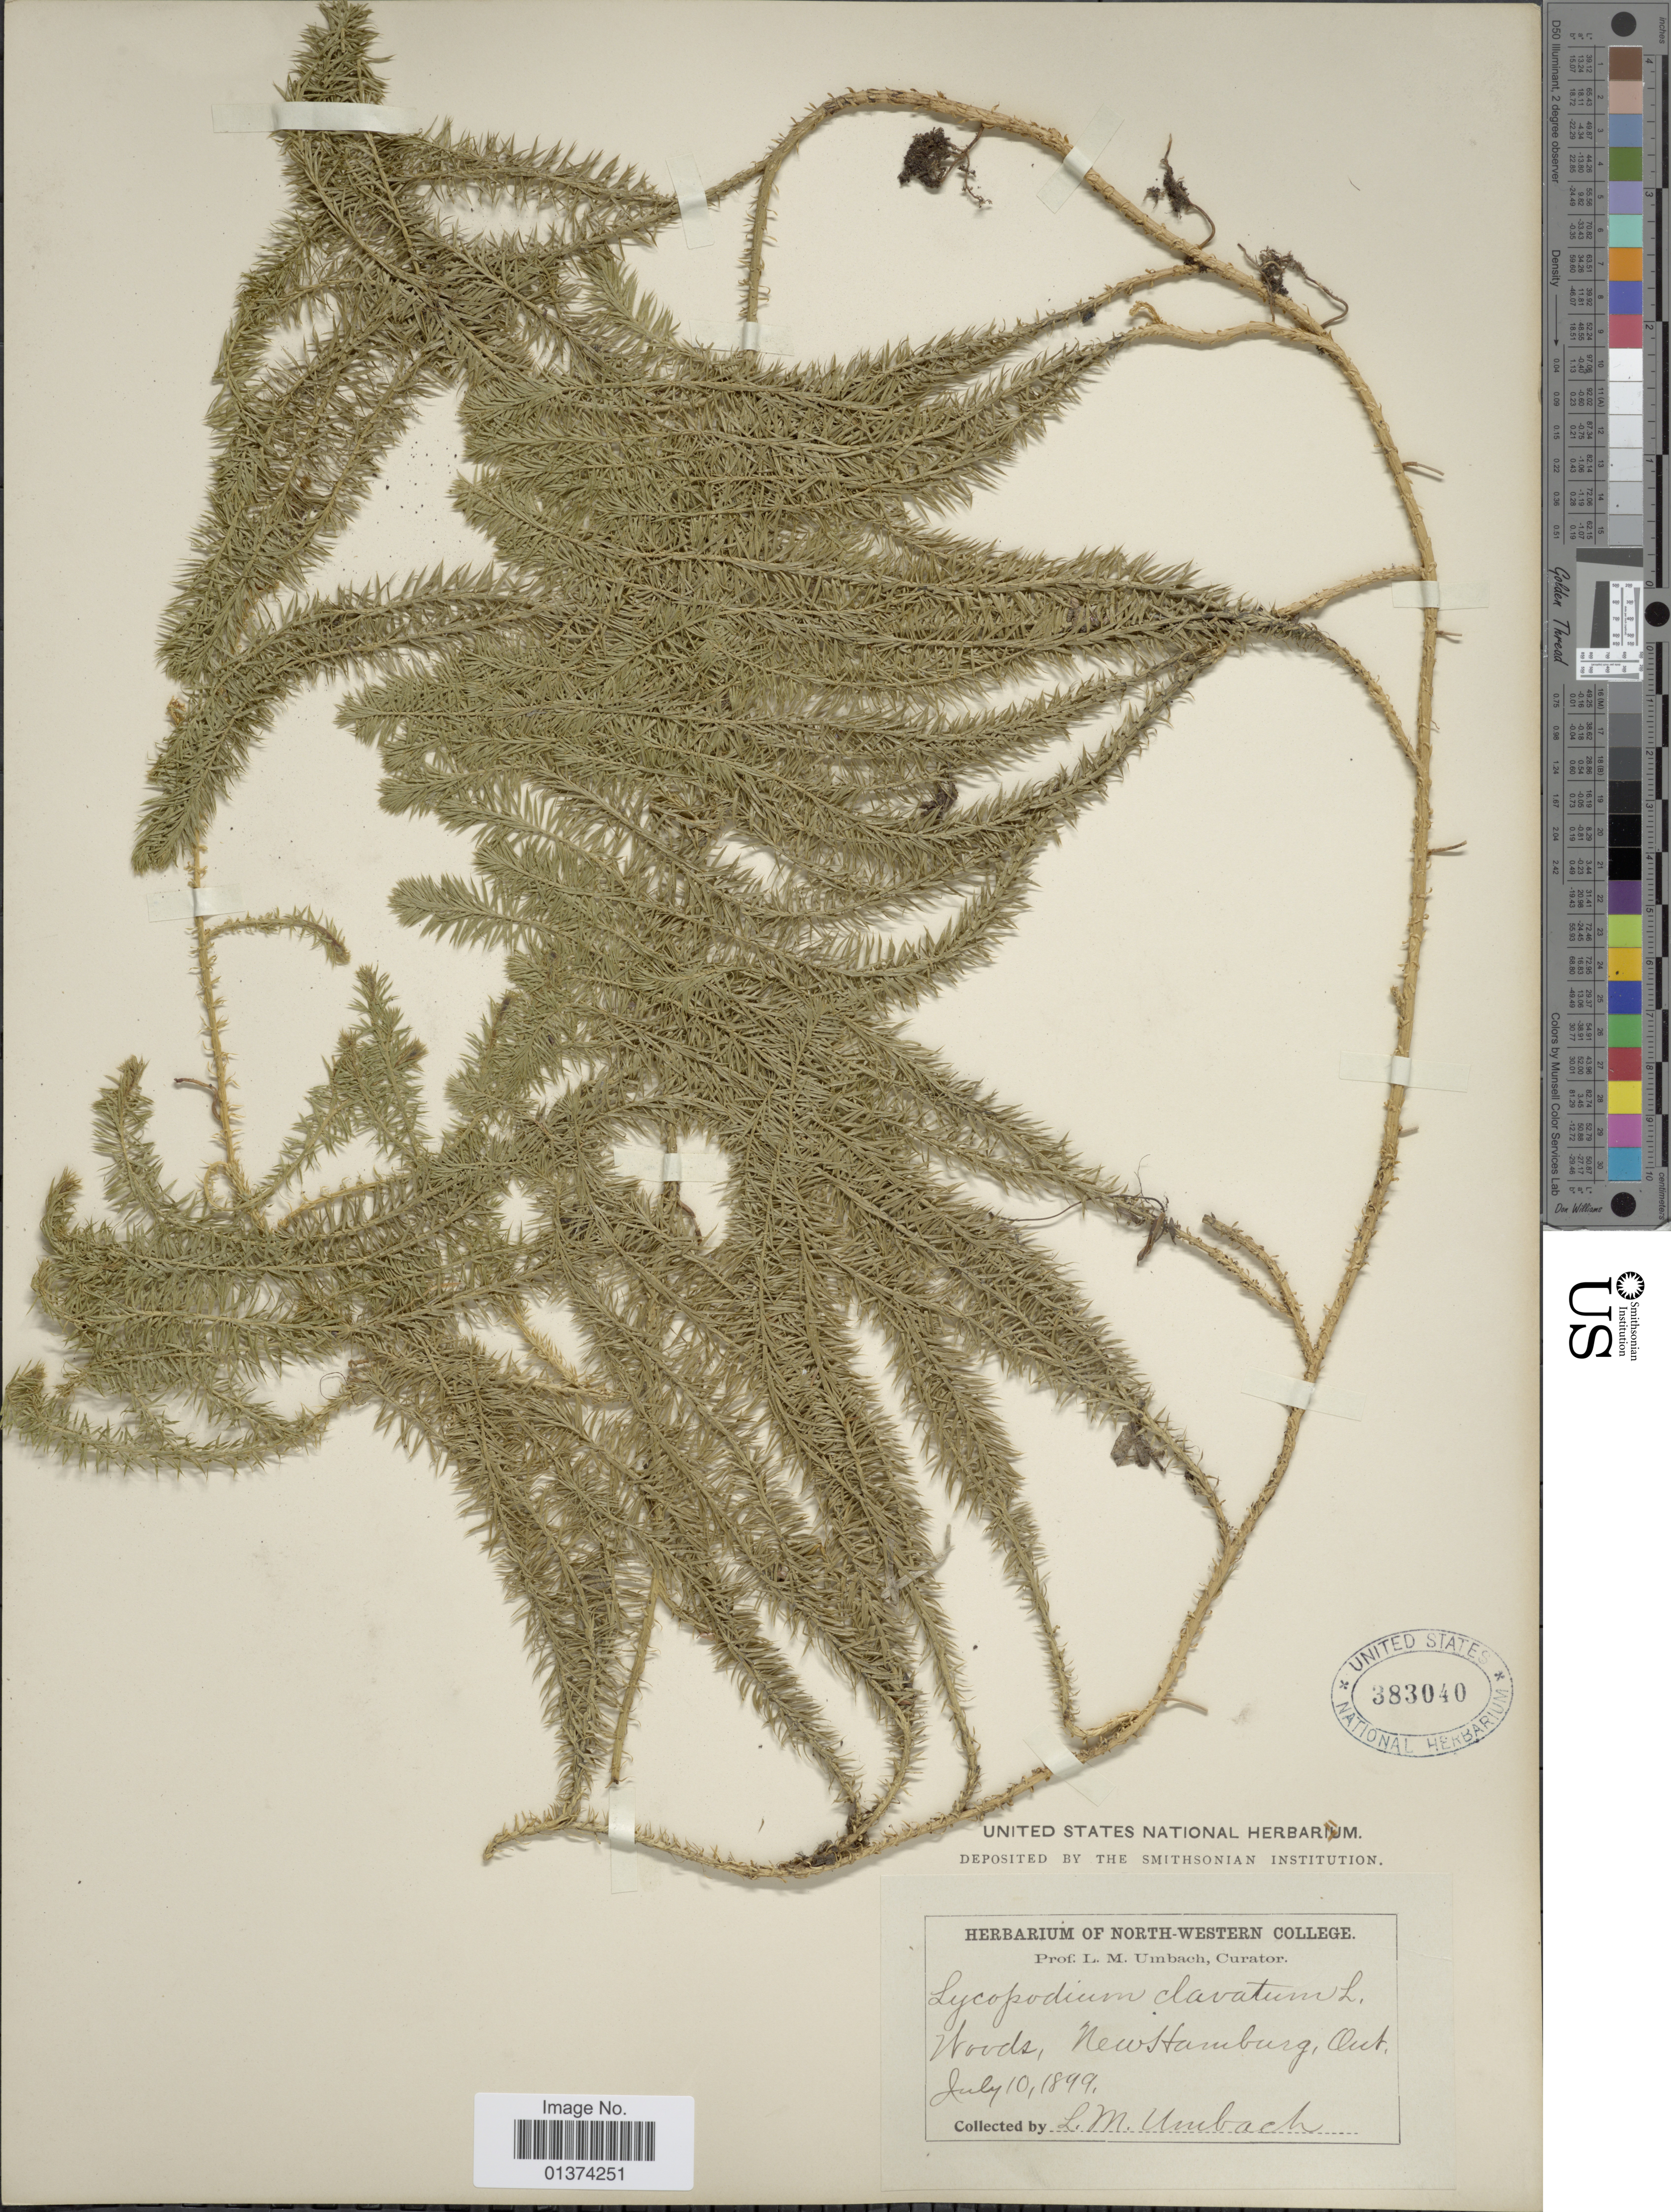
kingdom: Plantae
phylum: Tracheophyta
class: Lycopodiopsida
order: Lycopodiales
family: Lycopodiaceae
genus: Spinulum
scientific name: Spinulum annotinum subsp. annotinum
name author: (L.) A. Haines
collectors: L. M. Umbach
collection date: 1899-07-10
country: Canada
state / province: Ontario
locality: Woods, New Hamburg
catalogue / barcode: US 383040